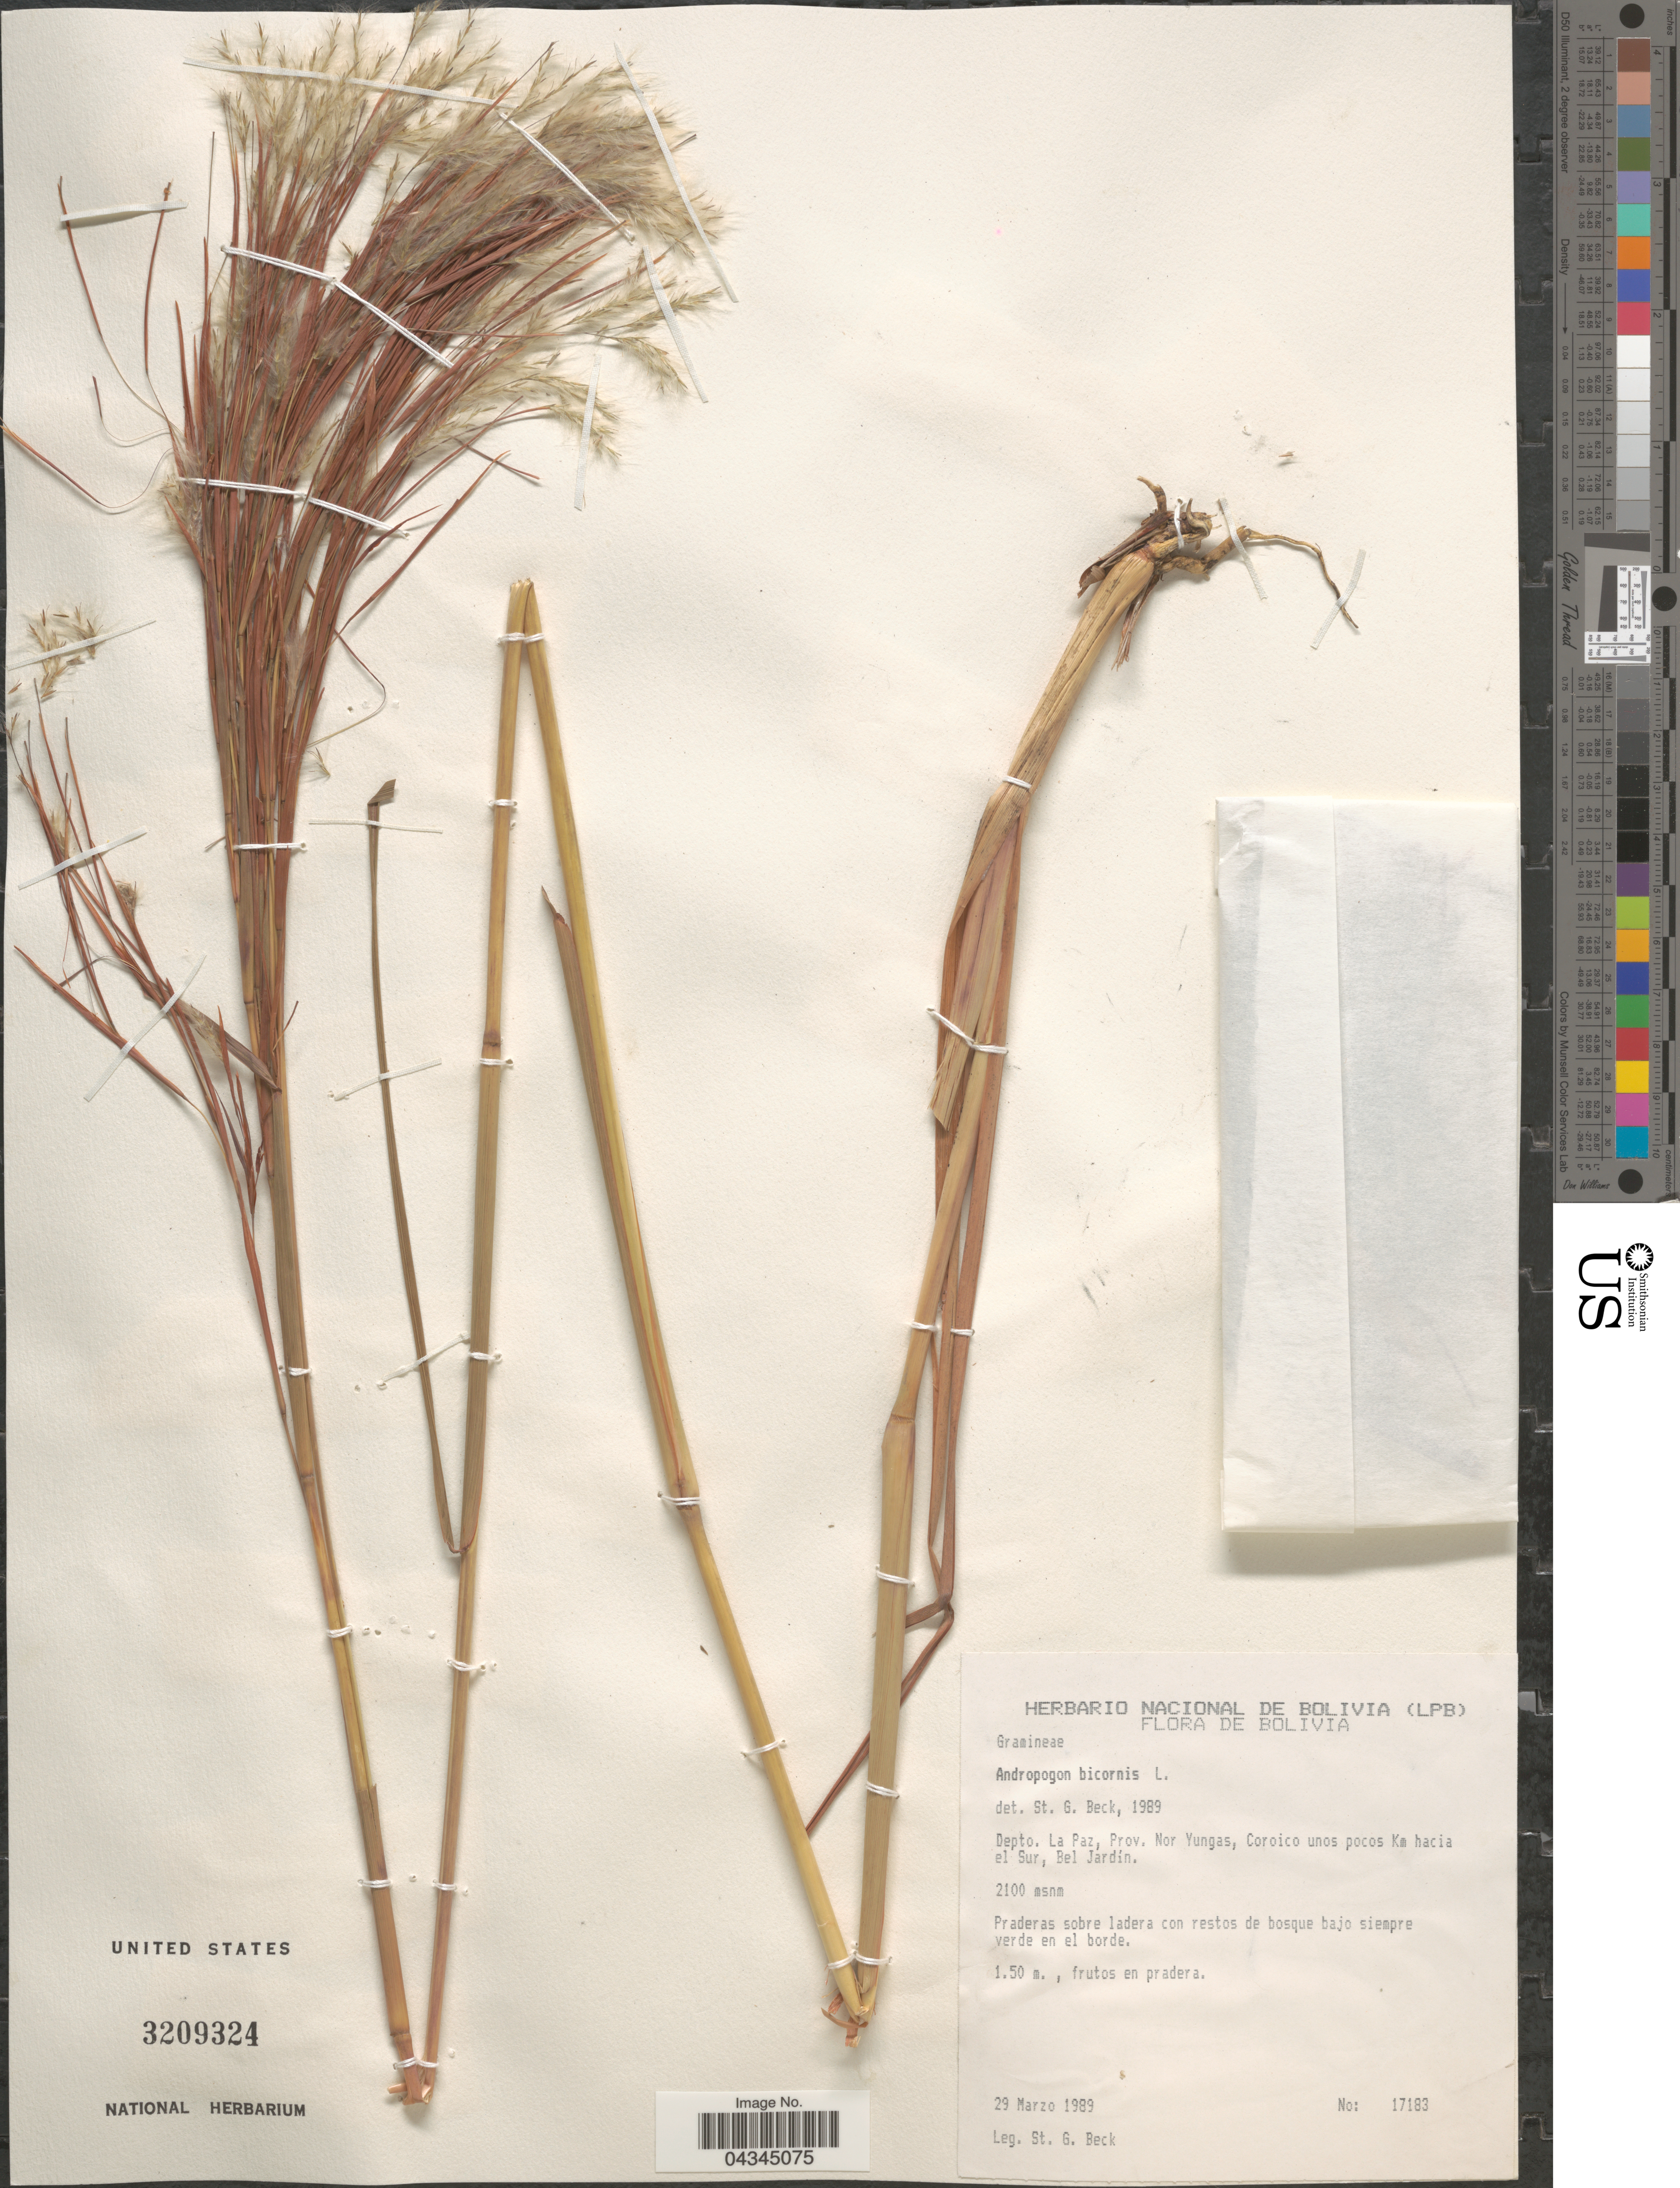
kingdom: Plantae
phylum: Tracheophyta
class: Liliopsida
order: Poales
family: Poaceae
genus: Andropogon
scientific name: Andropogon bicornis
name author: L.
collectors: S. G. Beck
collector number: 17183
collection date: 1989-03-29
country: Bolivia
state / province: La Paz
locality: Depto. La Paz, Prov. Nor Yungas, Coroico unos pocos Km hacia el Sur, Bel Jardín.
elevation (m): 2100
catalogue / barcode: US 3209324